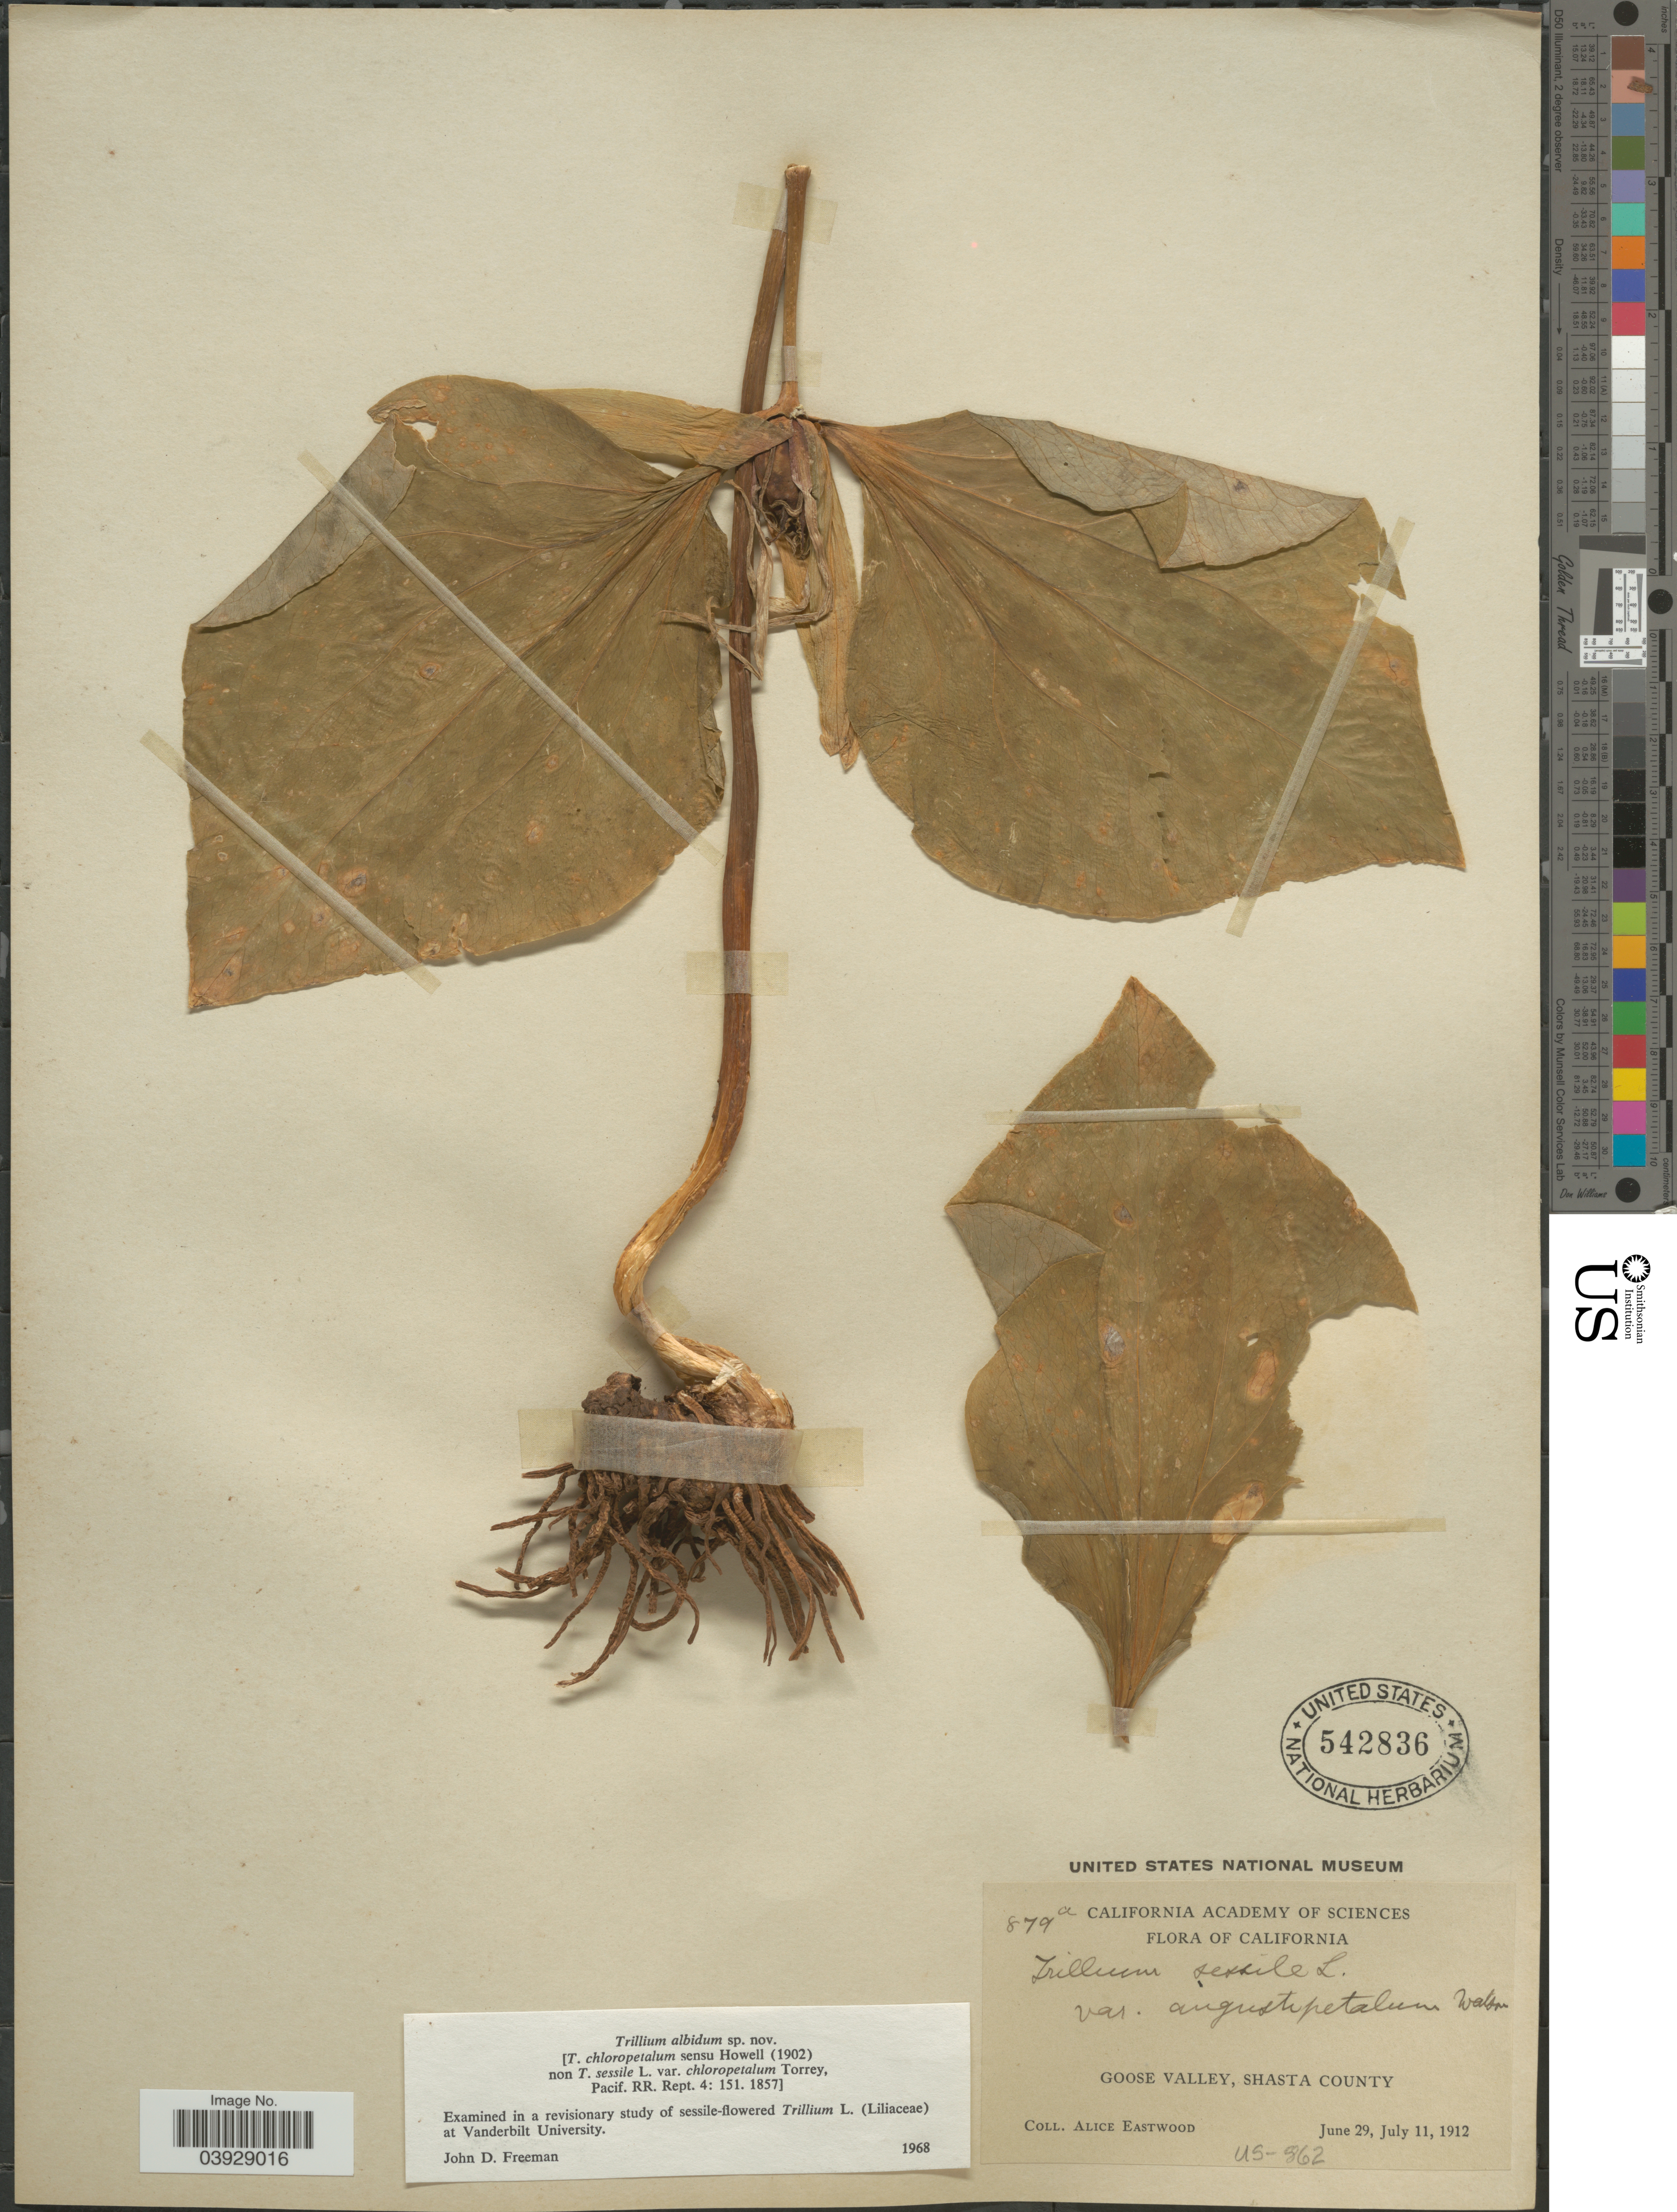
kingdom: Plantae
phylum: Tracheophyta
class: Liliopsida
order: Liliales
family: Melanthiaceae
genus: Trillium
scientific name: Trillium albidum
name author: J. D. Freeman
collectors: A. Eastwood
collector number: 879a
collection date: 1912-06-29/1912-07-11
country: United States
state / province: California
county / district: Shasta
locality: Goose Valley, Shasta County.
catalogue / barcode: US 542836